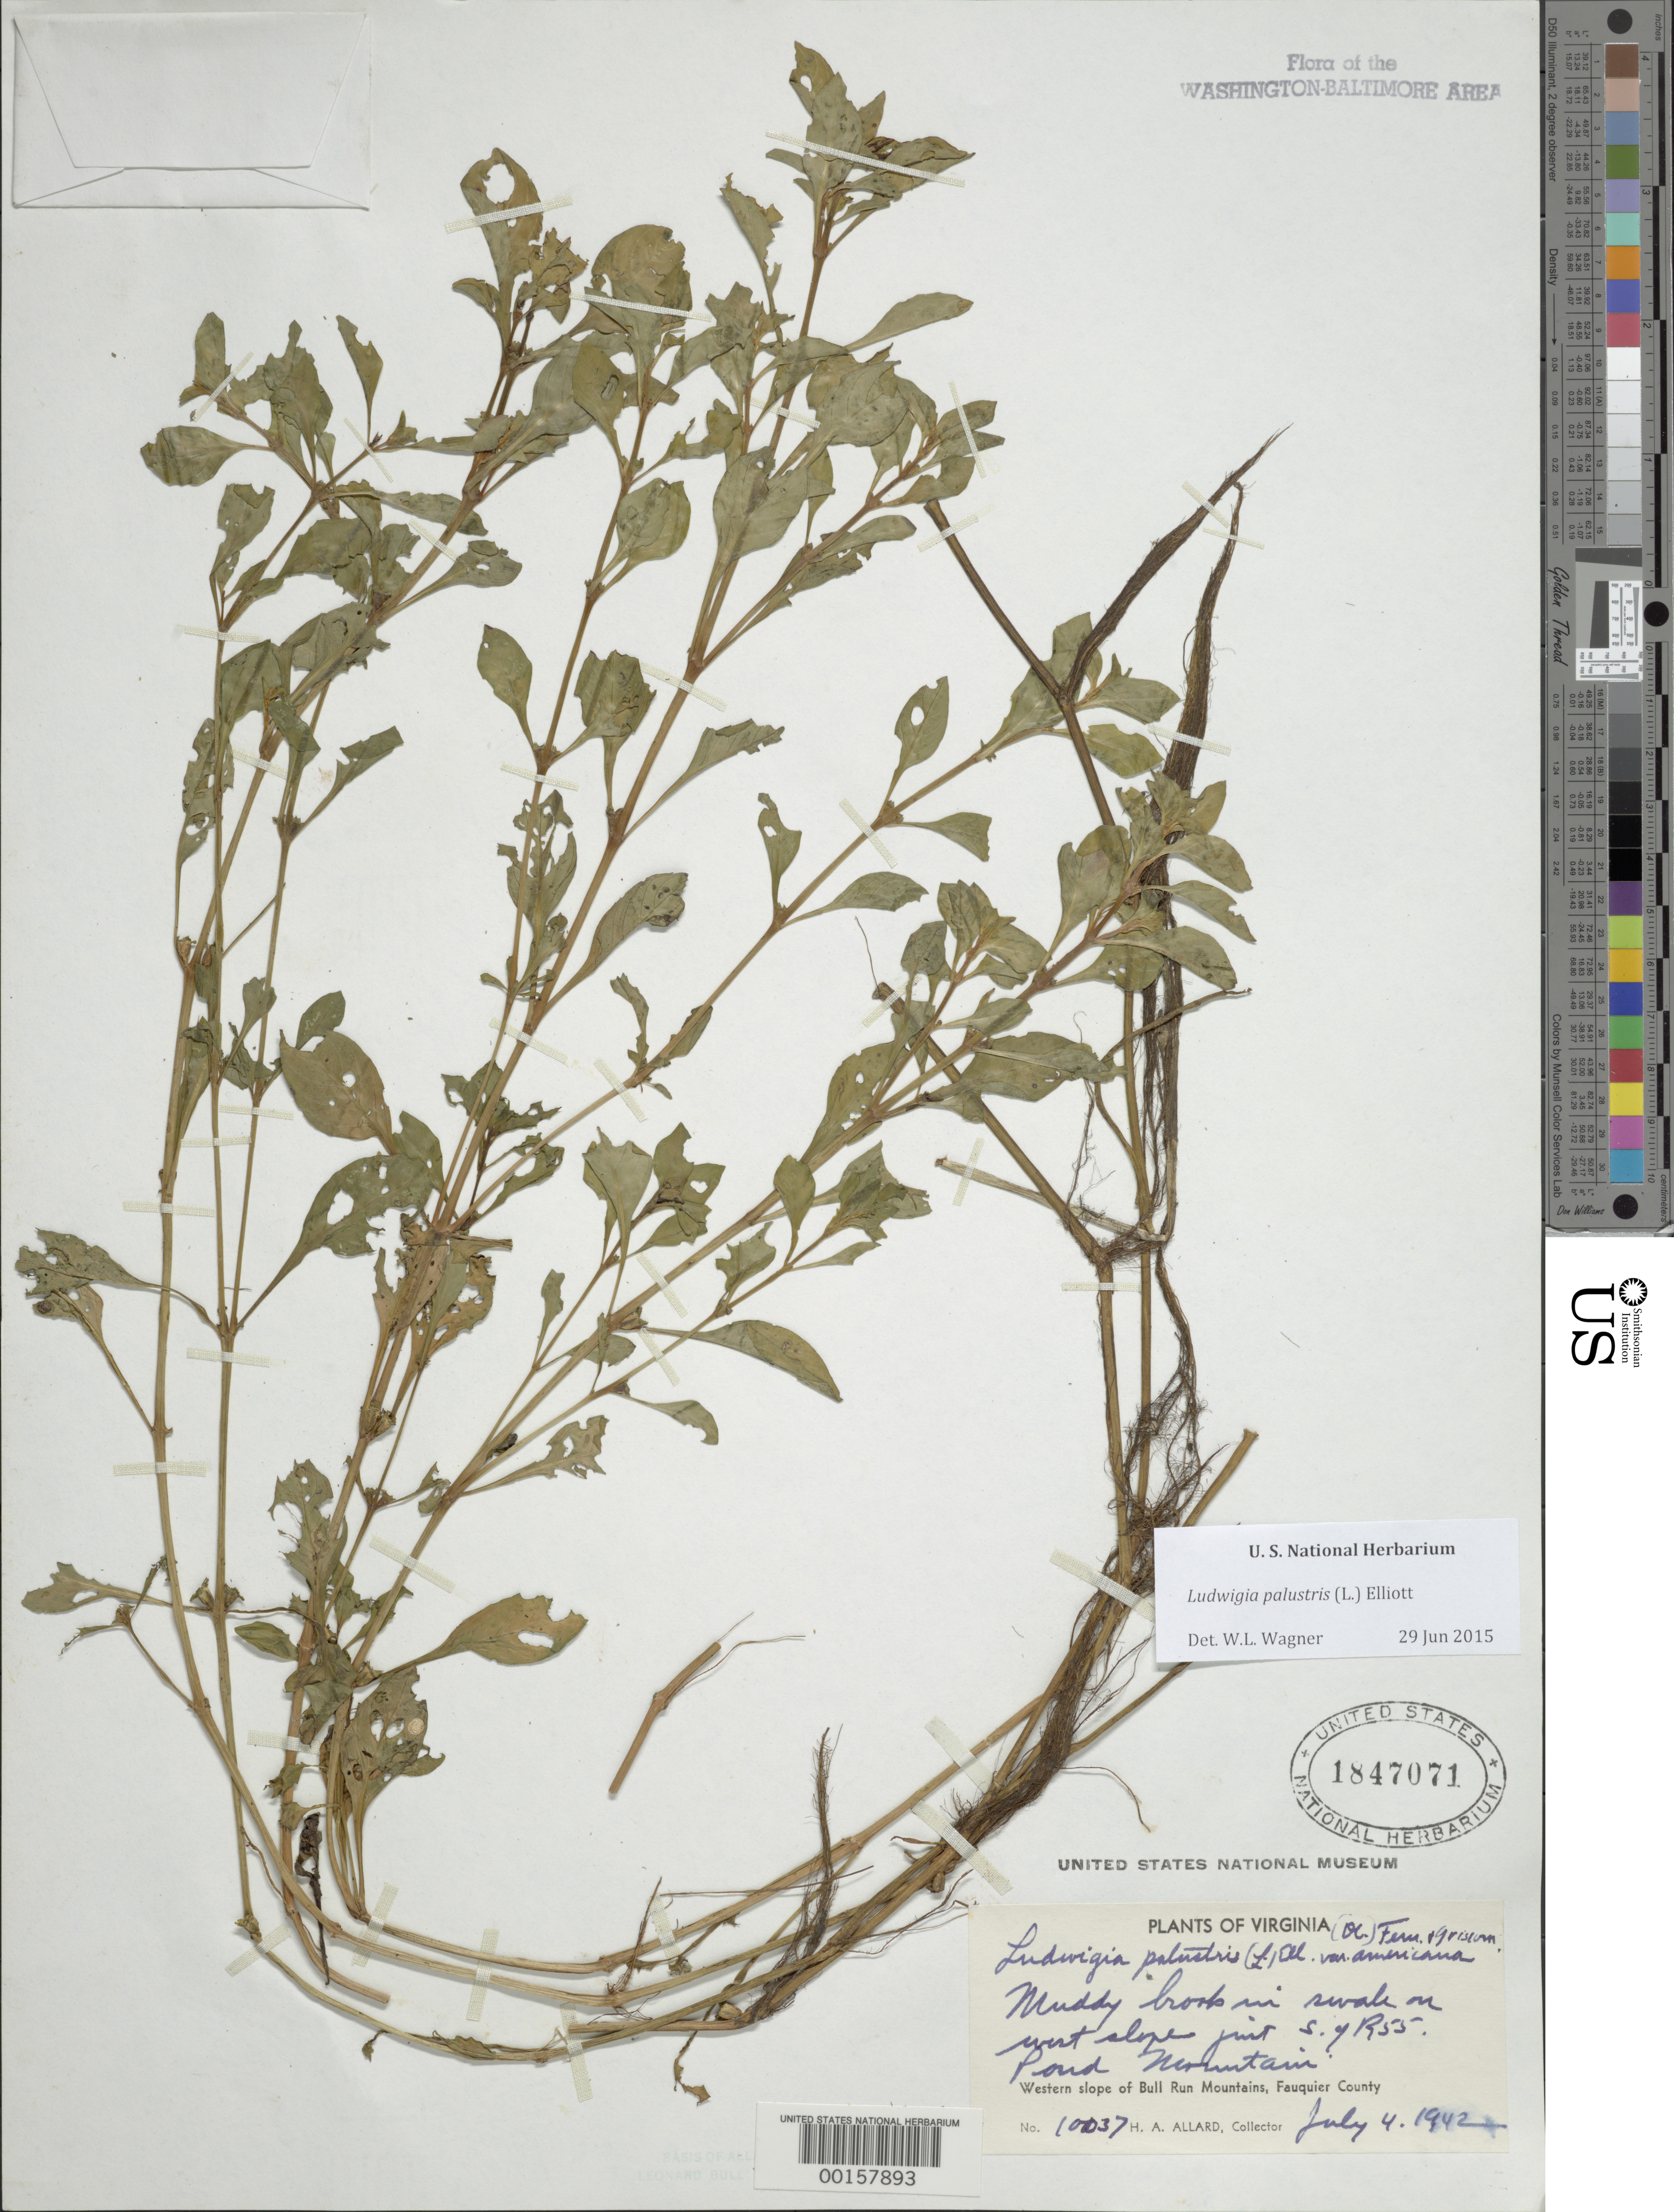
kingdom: Plantae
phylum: Tracheophyta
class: Magnoliopsida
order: Myrtales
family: Onagraceae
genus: Ludwigia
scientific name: Ludwigia palustris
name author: (L.) Elliott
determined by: Wagner, W. L., (BOT), Smithsonian Institution - National Museum of Natural History (UNITED STATES)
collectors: H. A. Allard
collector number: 10037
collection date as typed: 04 Jul 1942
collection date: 1942-07-04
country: United States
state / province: Virginia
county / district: Fauquier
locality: West slope just S of R. 55, Pond Mountain. Western slope of Bull Run Mountains.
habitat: Muddy brook in swale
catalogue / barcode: US 1847071